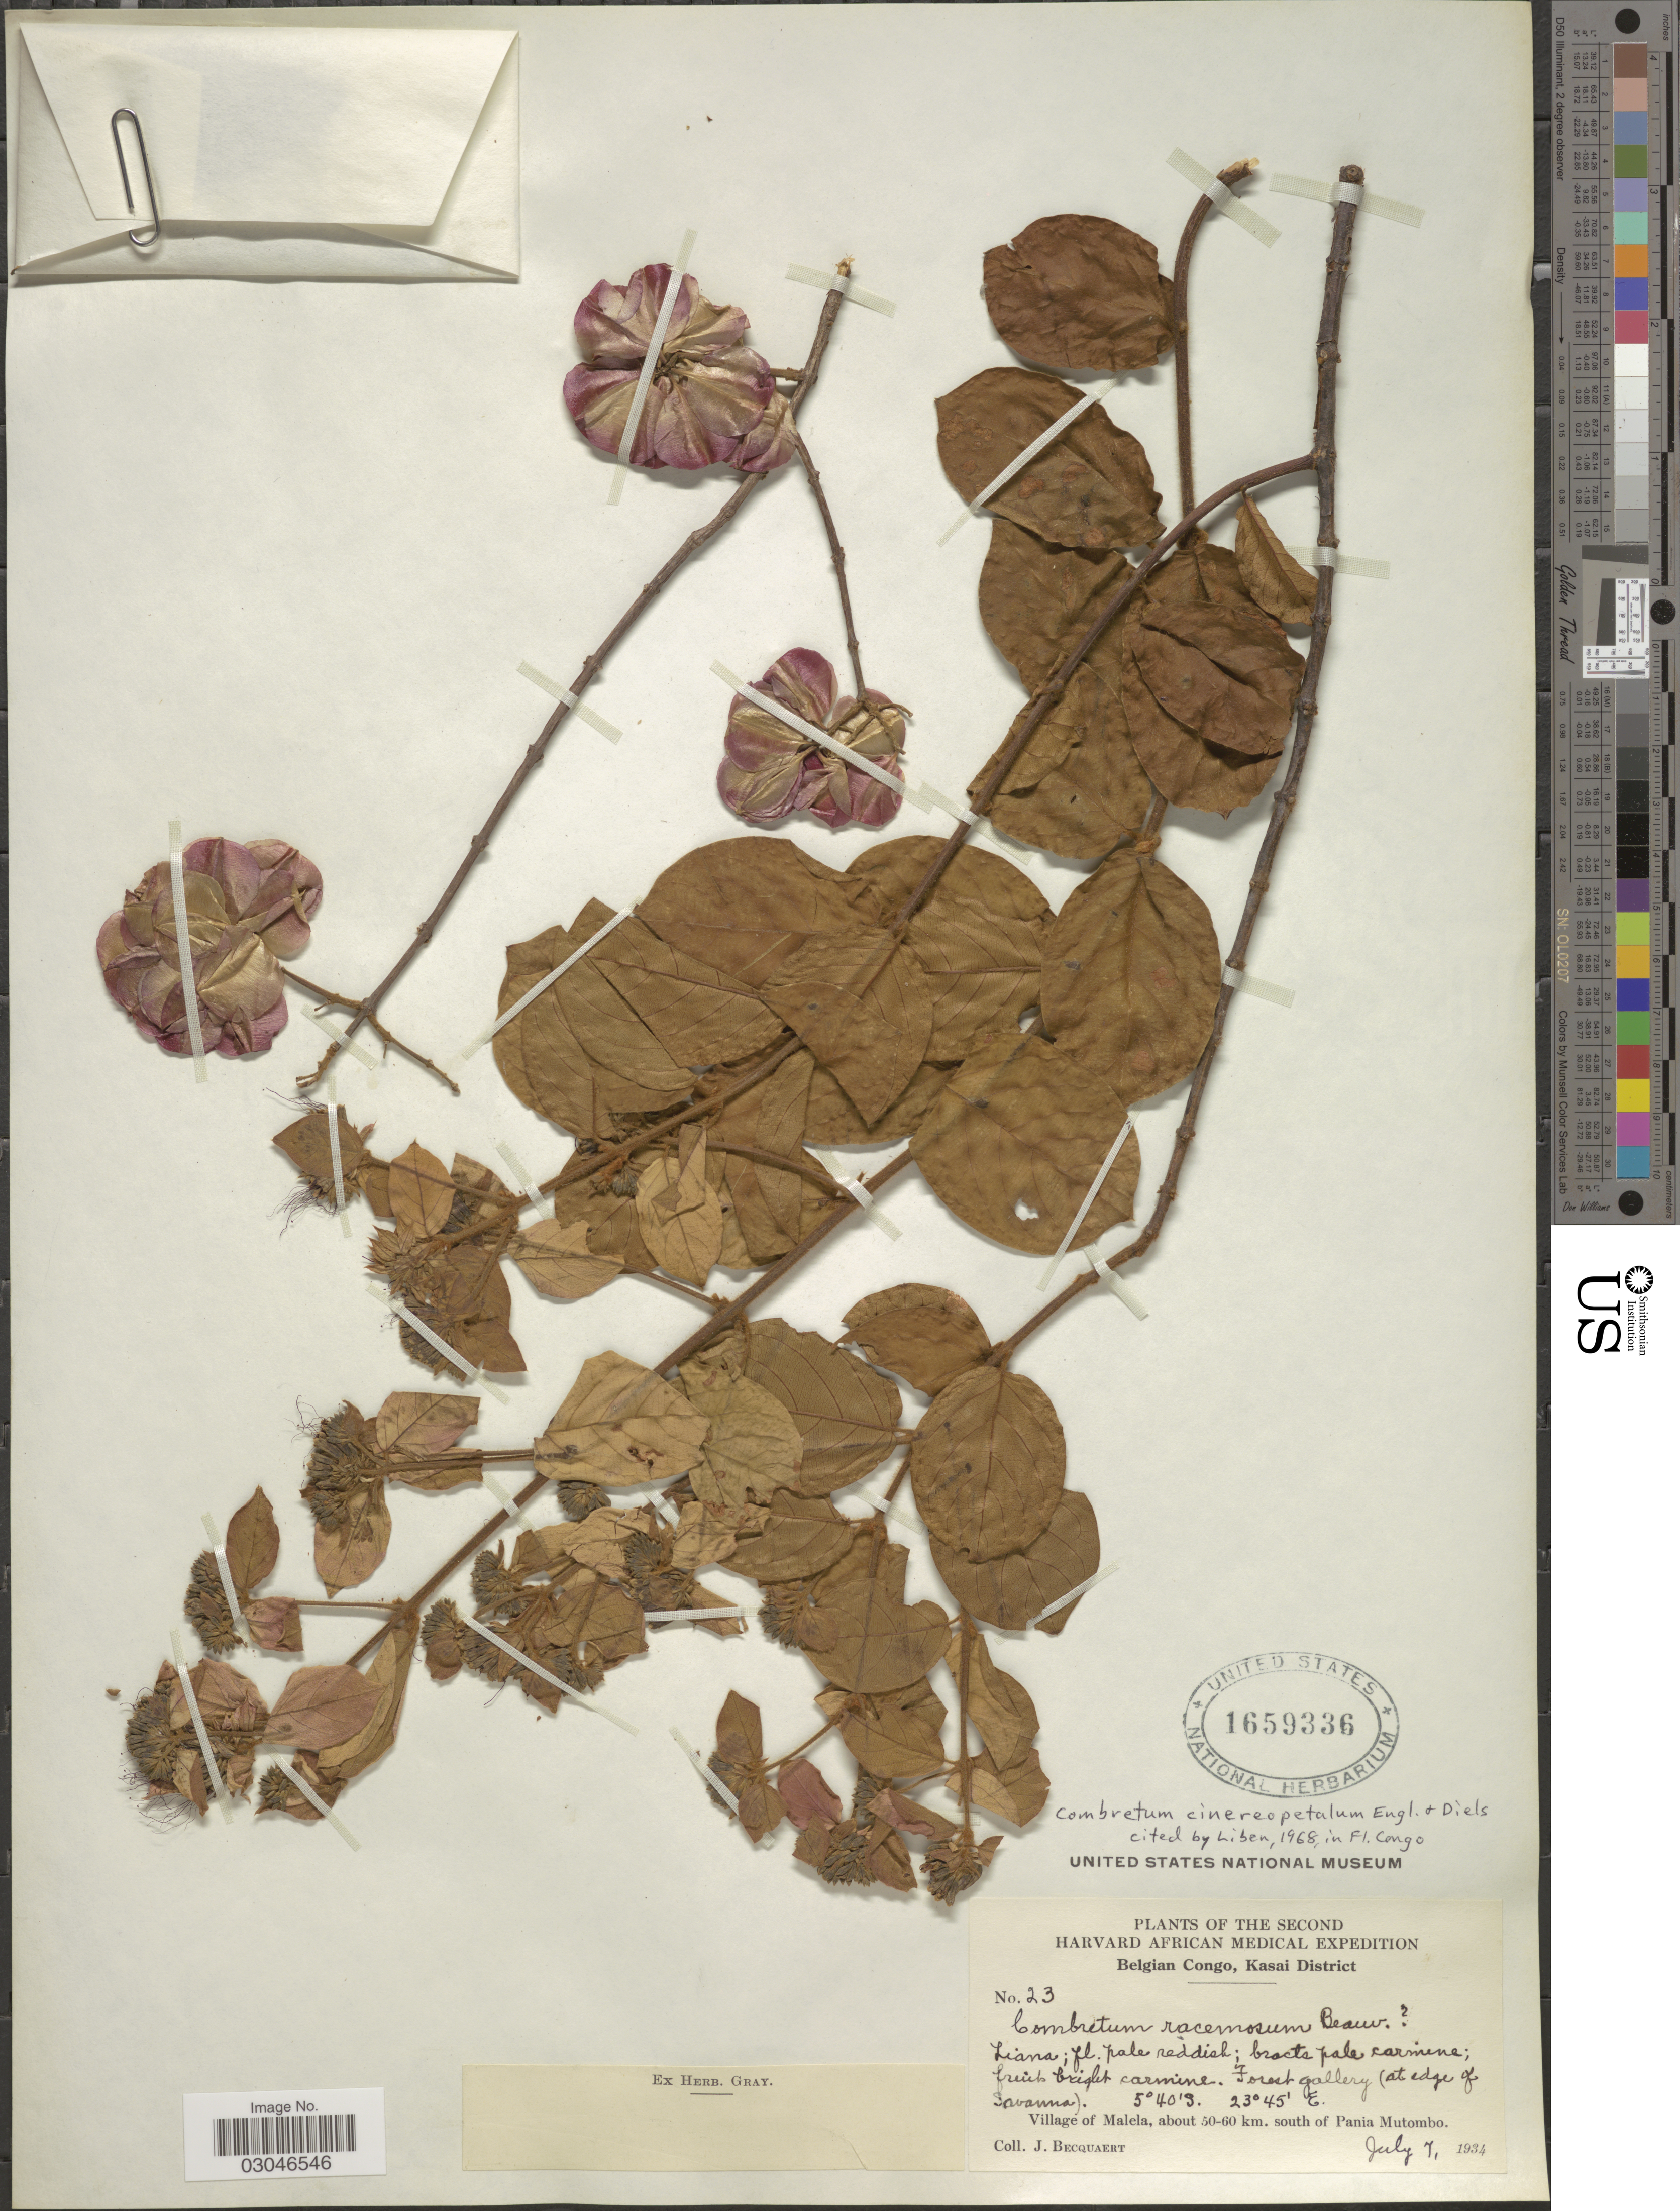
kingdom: Plantae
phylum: Tracheophyta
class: Magnoliopsida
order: Myrtales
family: Combretaceae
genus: Combretum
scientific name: Combretum cinereopetalum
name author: Engl. & Diels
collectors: J. Becquaert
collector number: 23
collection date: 1934-07-07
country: Congo, Democratic Republic of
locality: Belgian Congo, Kasai District. Village of Malela, about 50-60 km. south of Pania Mutombo.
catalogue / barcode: US 1659336